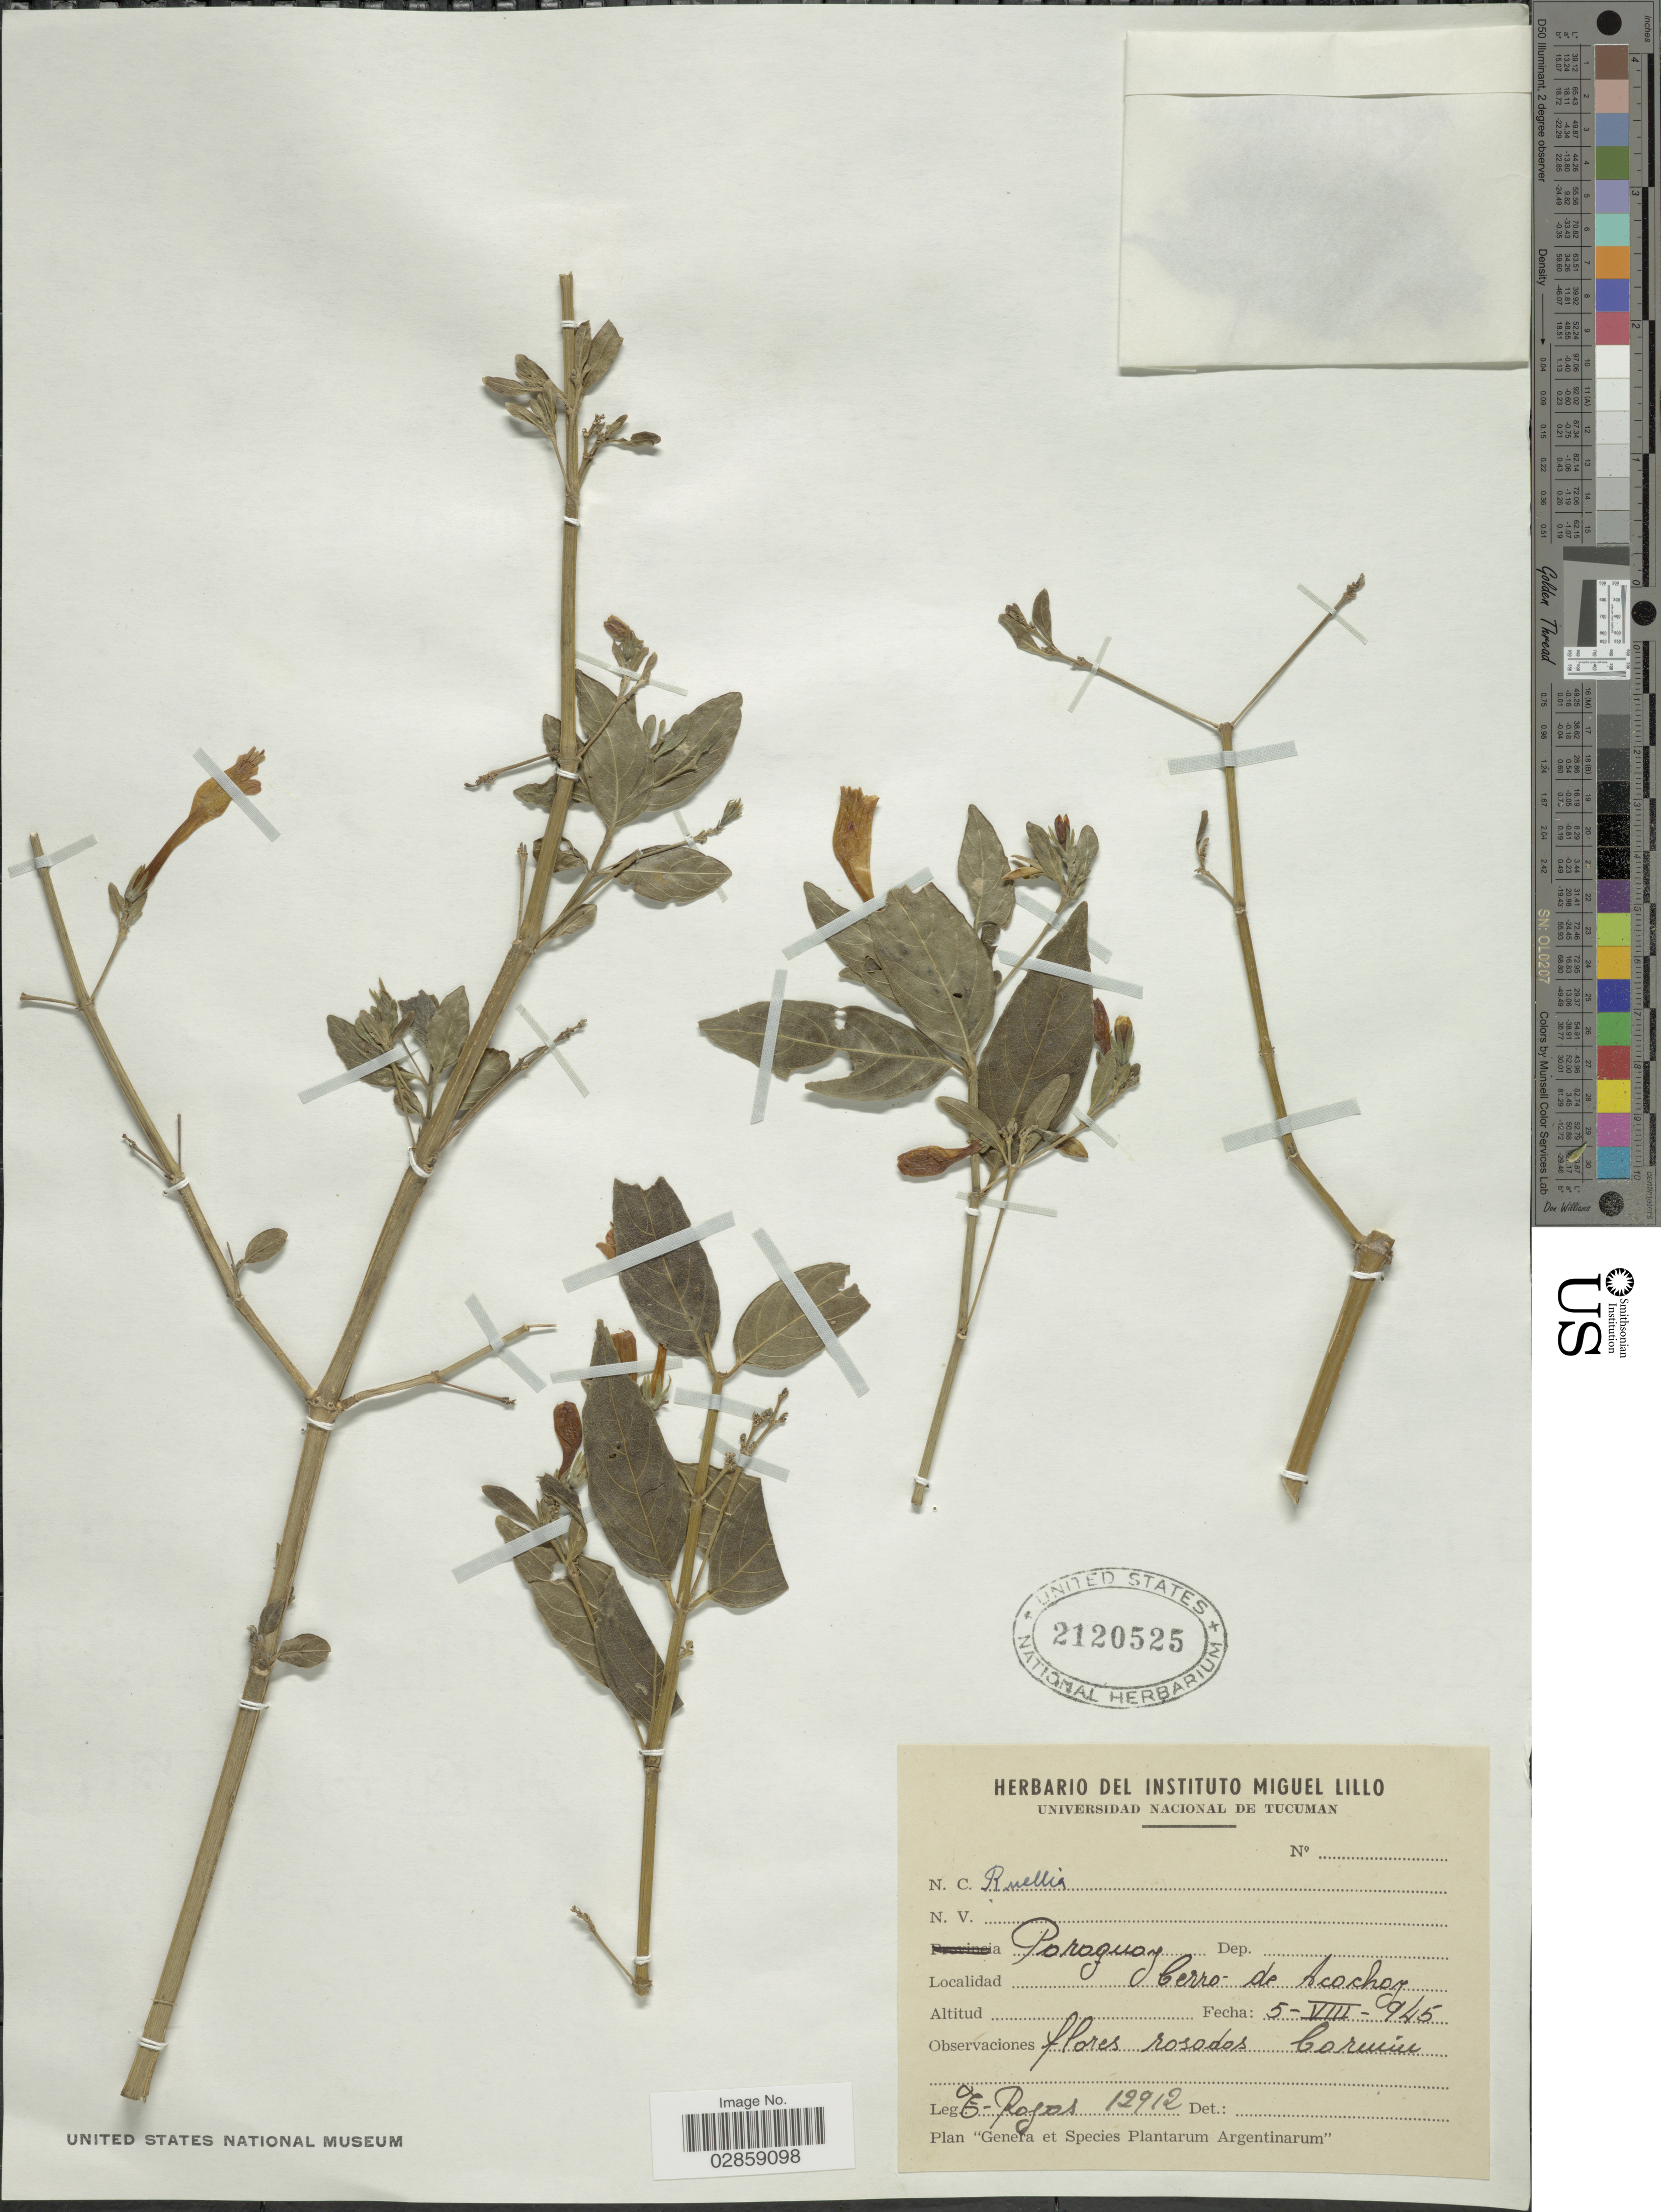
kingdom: Plantae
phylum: Tracheophyta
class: Magnoliopsida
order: Lamiales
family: Acanthaceae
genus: Ruellia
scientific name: Ruellia angustiflora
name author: (Nees) Lindau ex Rambo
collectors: T. Rojas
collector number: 12912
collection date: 1945-08-05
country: Paraguay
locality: Cerro de Acochoz [interpreted].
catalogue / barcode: US 2120525